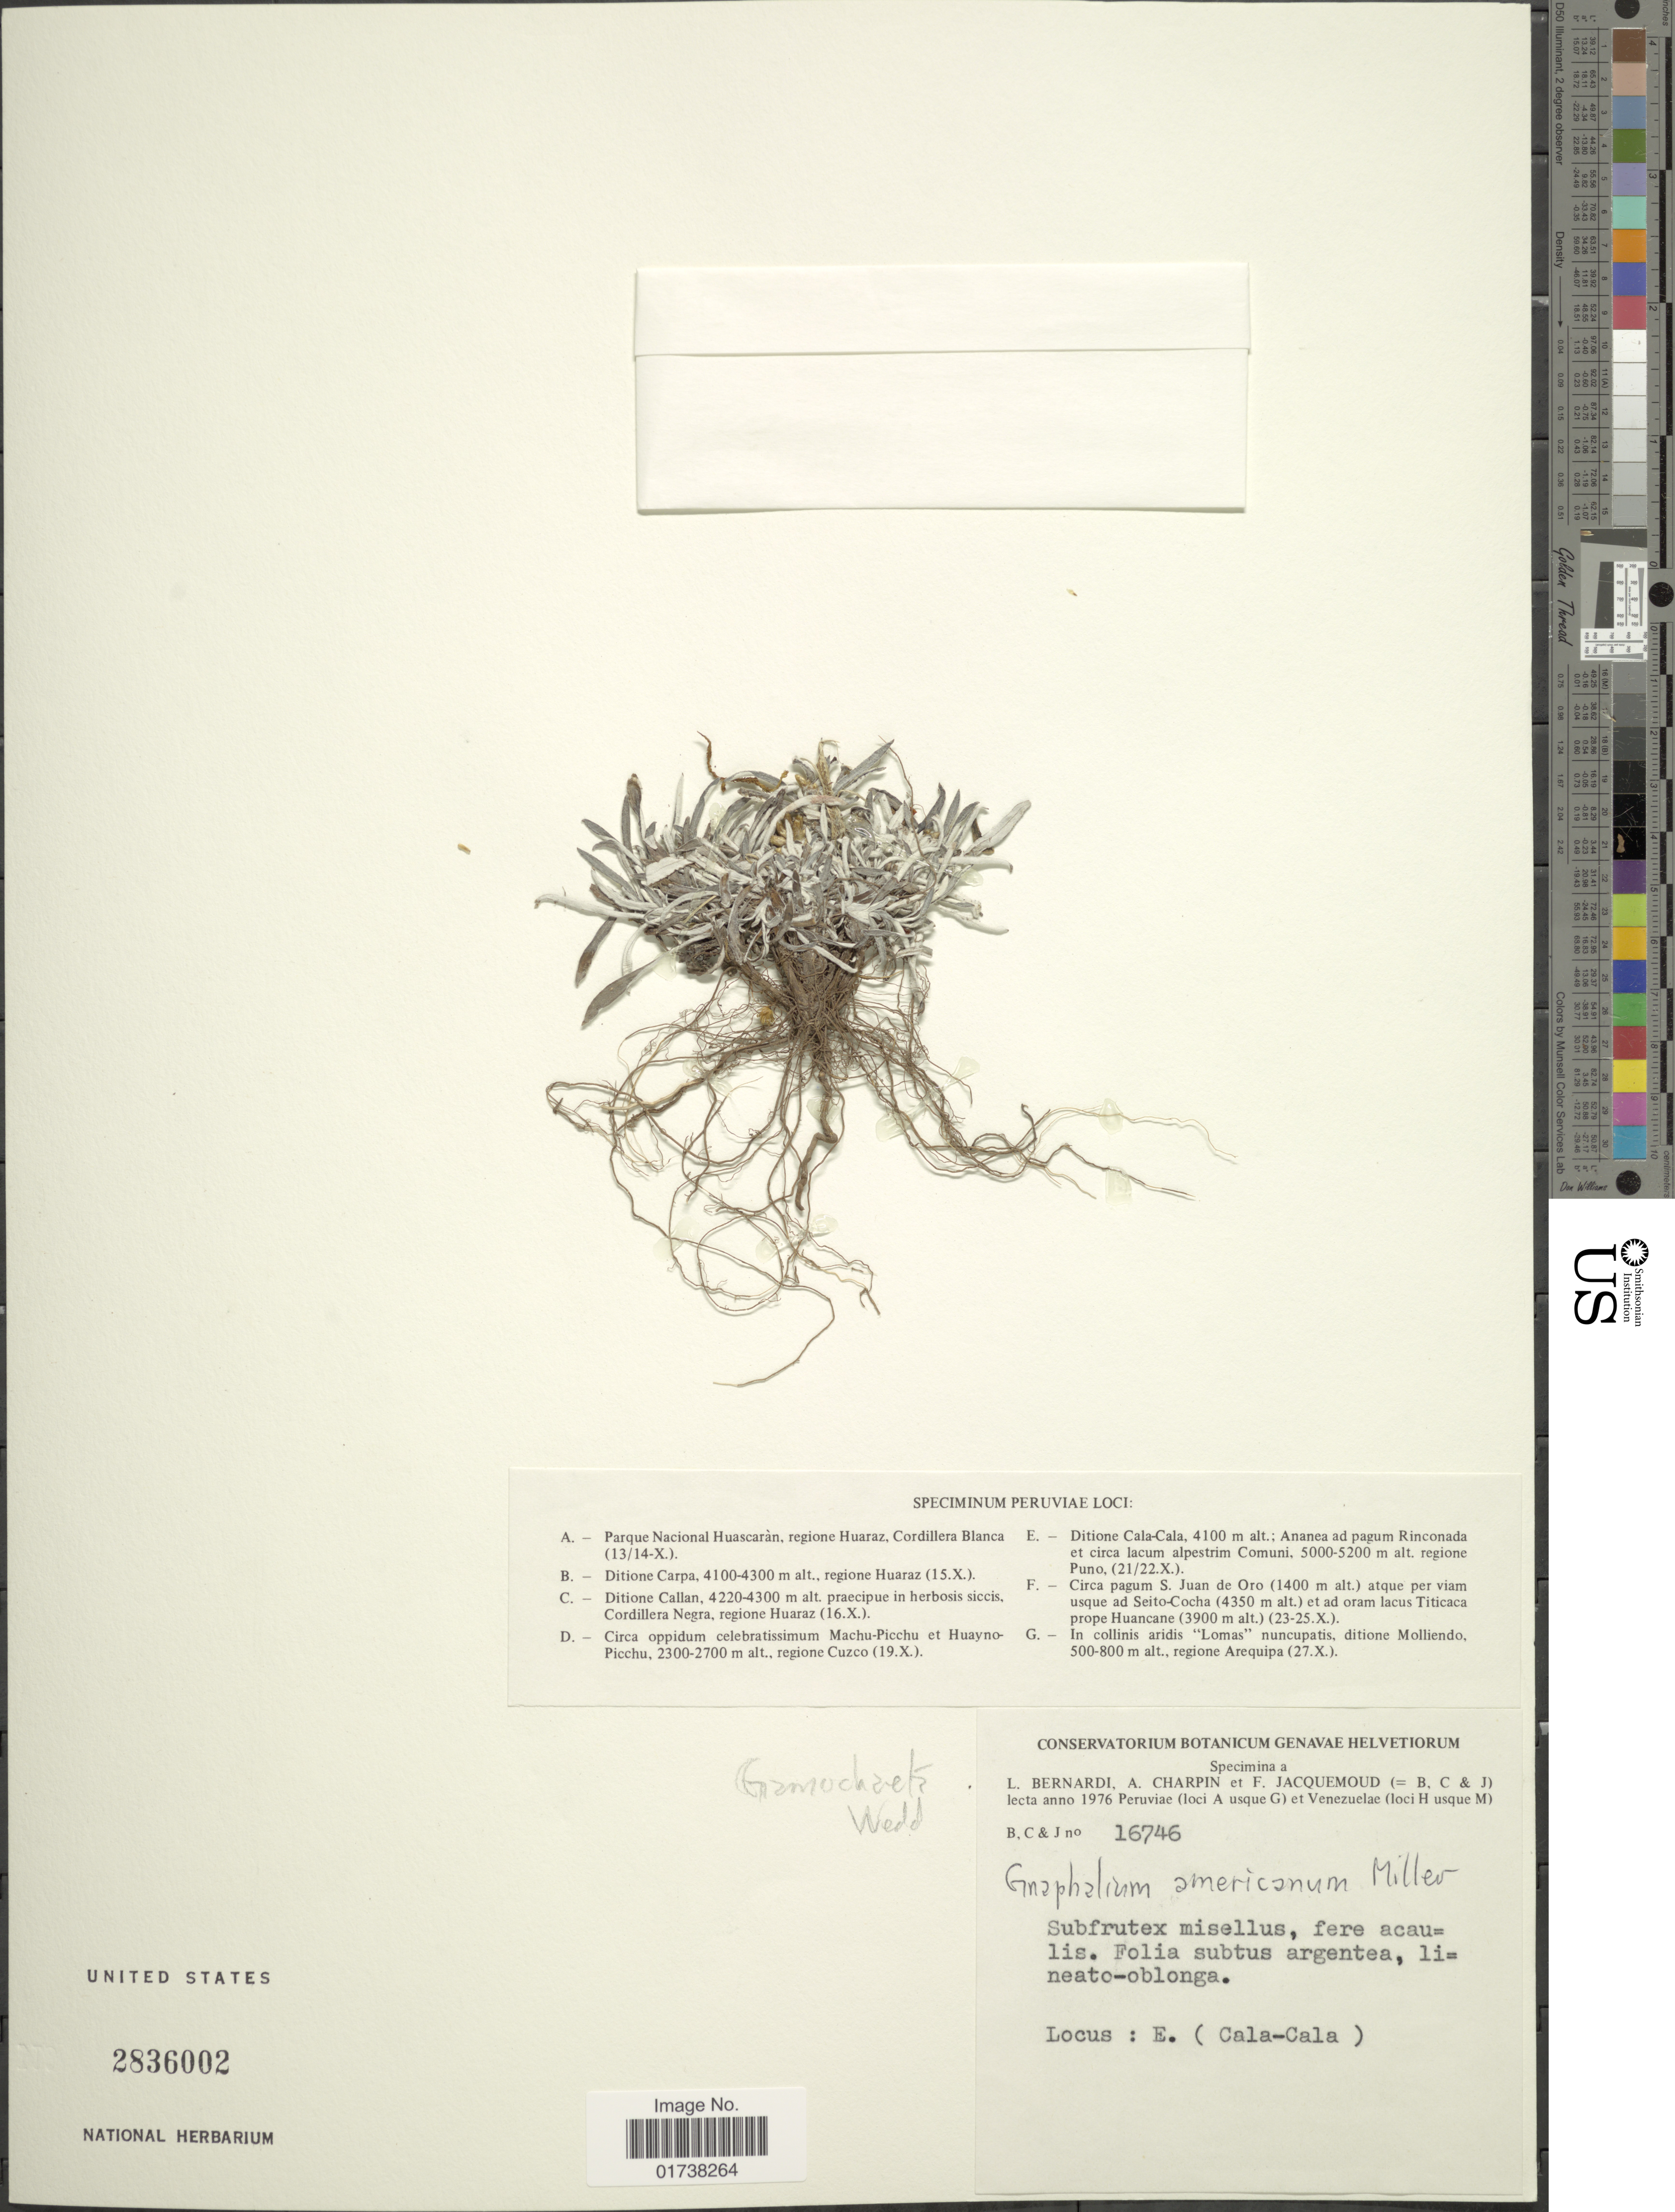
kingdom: Plantae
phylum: Tracheophyta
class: Magnoliopsida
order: Asterales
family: Asteraceae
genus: Gamochaeta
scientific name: Gamochaeta americana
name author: (Mill.) Wedd.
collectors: L. Bernardi, A. Charpin & F. Jacquemoud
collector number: B, C & J 16746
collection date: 1976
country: Peru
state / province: Puno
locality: Peruviae et Venezuelae, E. (Cala-Cala)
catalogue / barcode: US 2836002